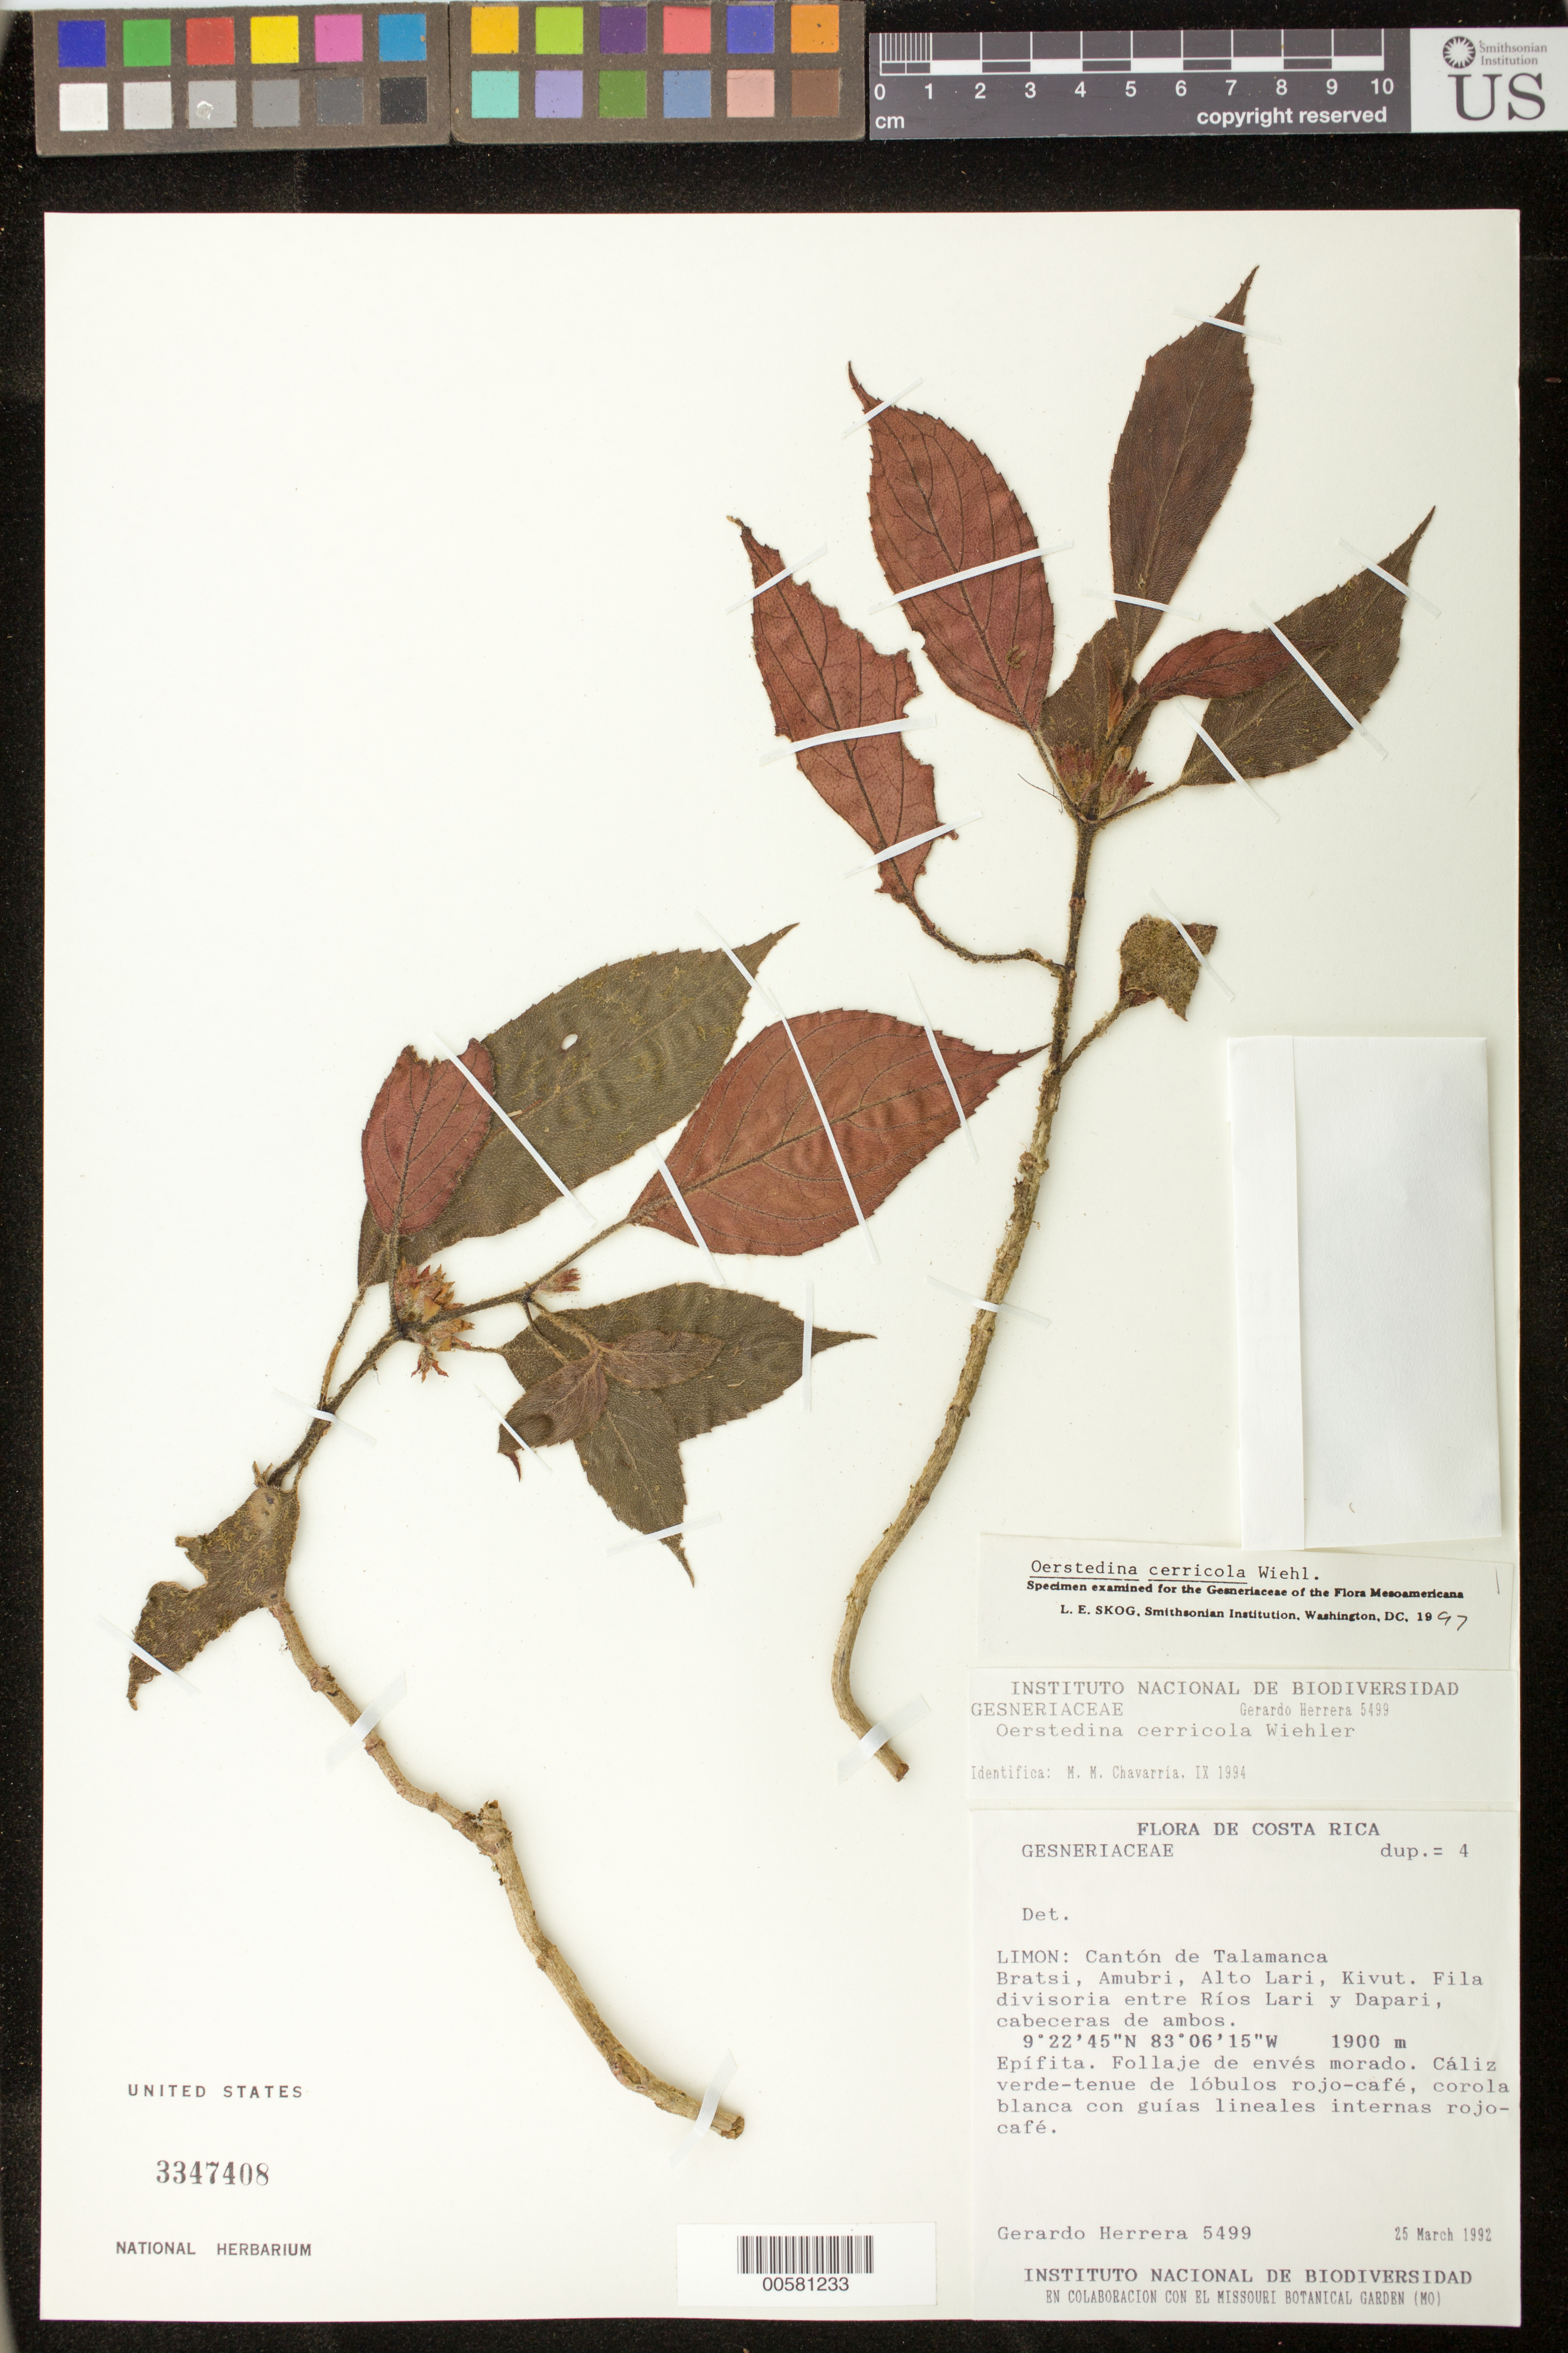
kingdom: Plantae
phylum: Tracheophyta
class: Magnoliopsida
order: Lamiales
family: Gesneriaceae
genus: Oerstedina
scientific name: Oerstedina cerricola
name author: Wiehler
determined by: Skog, Laurence E.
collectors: G. Herrera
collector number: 5499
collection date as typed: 25 Mar 1992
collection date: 1992-03-25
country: Costa Rica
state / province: Limón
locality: Cantón de Talamanca; Bratsi, Amubri, Alto Lari, Kivut; Fila divisoria entre Ríos Lari y Dapari, cabeceras de ambos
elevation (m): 1900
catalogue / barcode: US 3347408